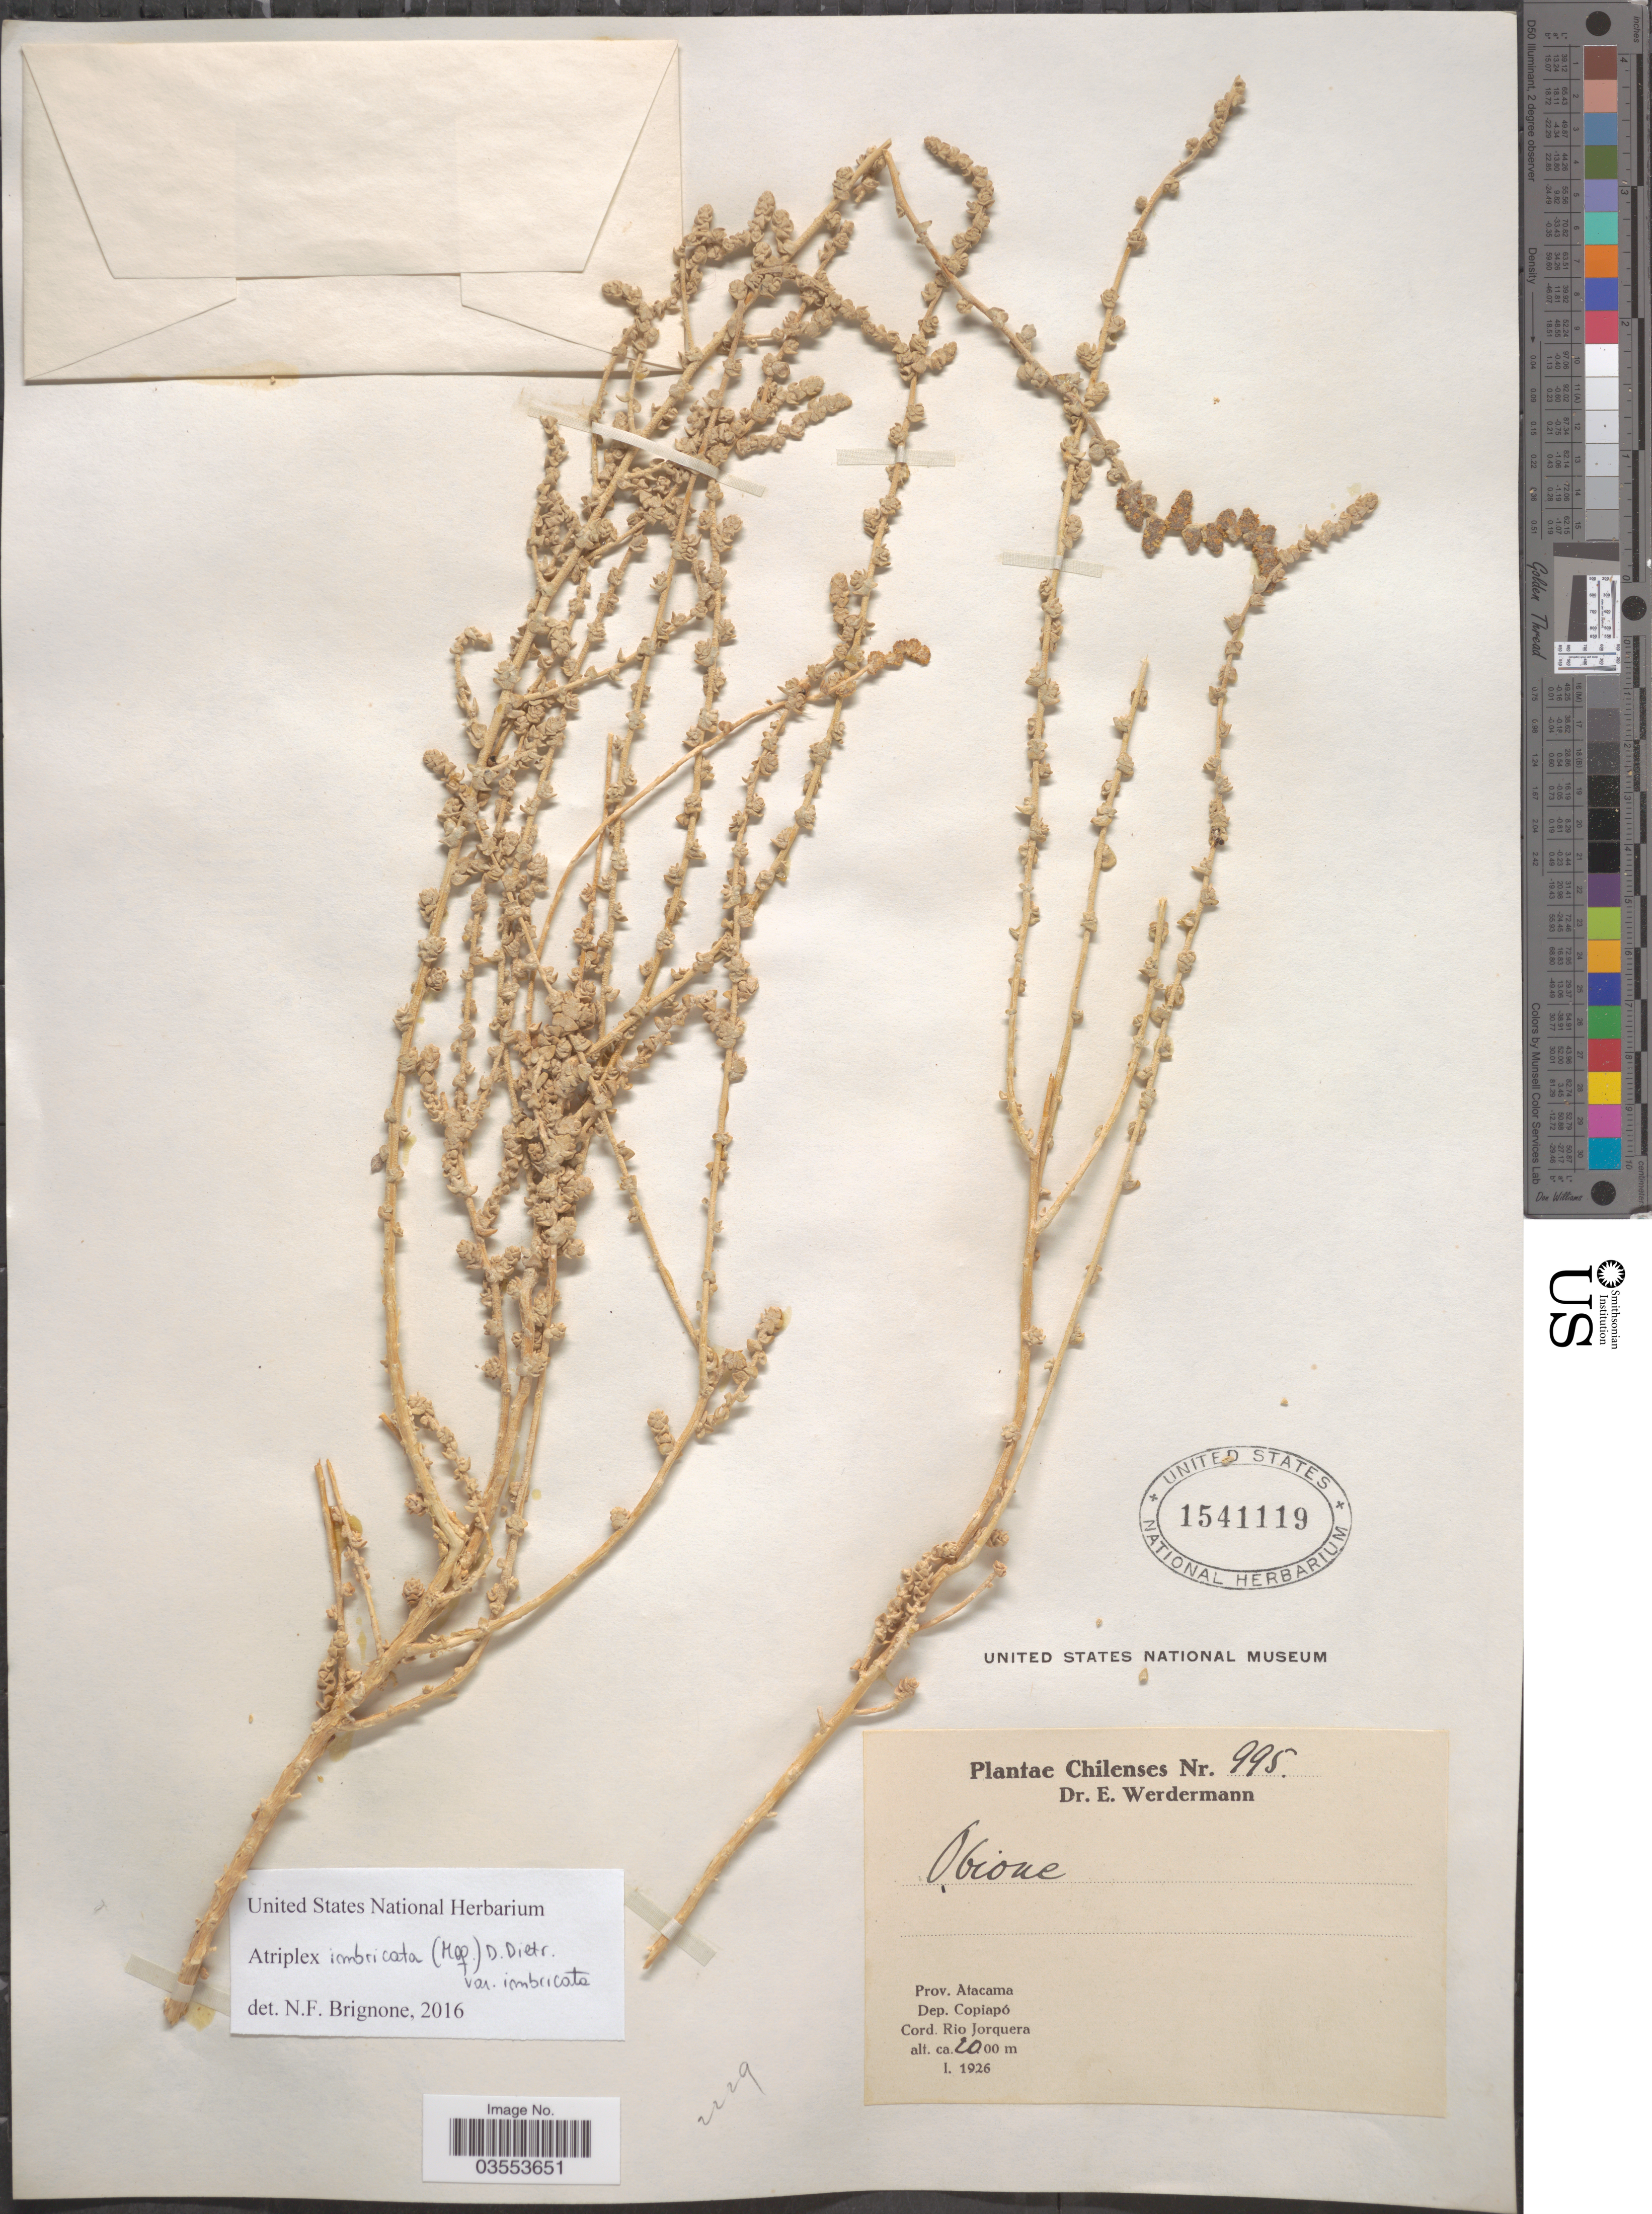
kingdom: Plantae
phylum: Tracheophyta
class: Magnoliopsida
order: Caryophyllales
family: Amaranthaceae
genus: Atriplex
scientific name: Atriplex sp.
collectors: E. Werdermann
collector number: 995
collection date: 1926-01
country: Chile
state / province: Atacama (III)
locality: Prov. Atacama. Dep. Copiapó. Cord. Rio Jorquera.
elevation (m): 2000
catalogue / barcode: US 1541119